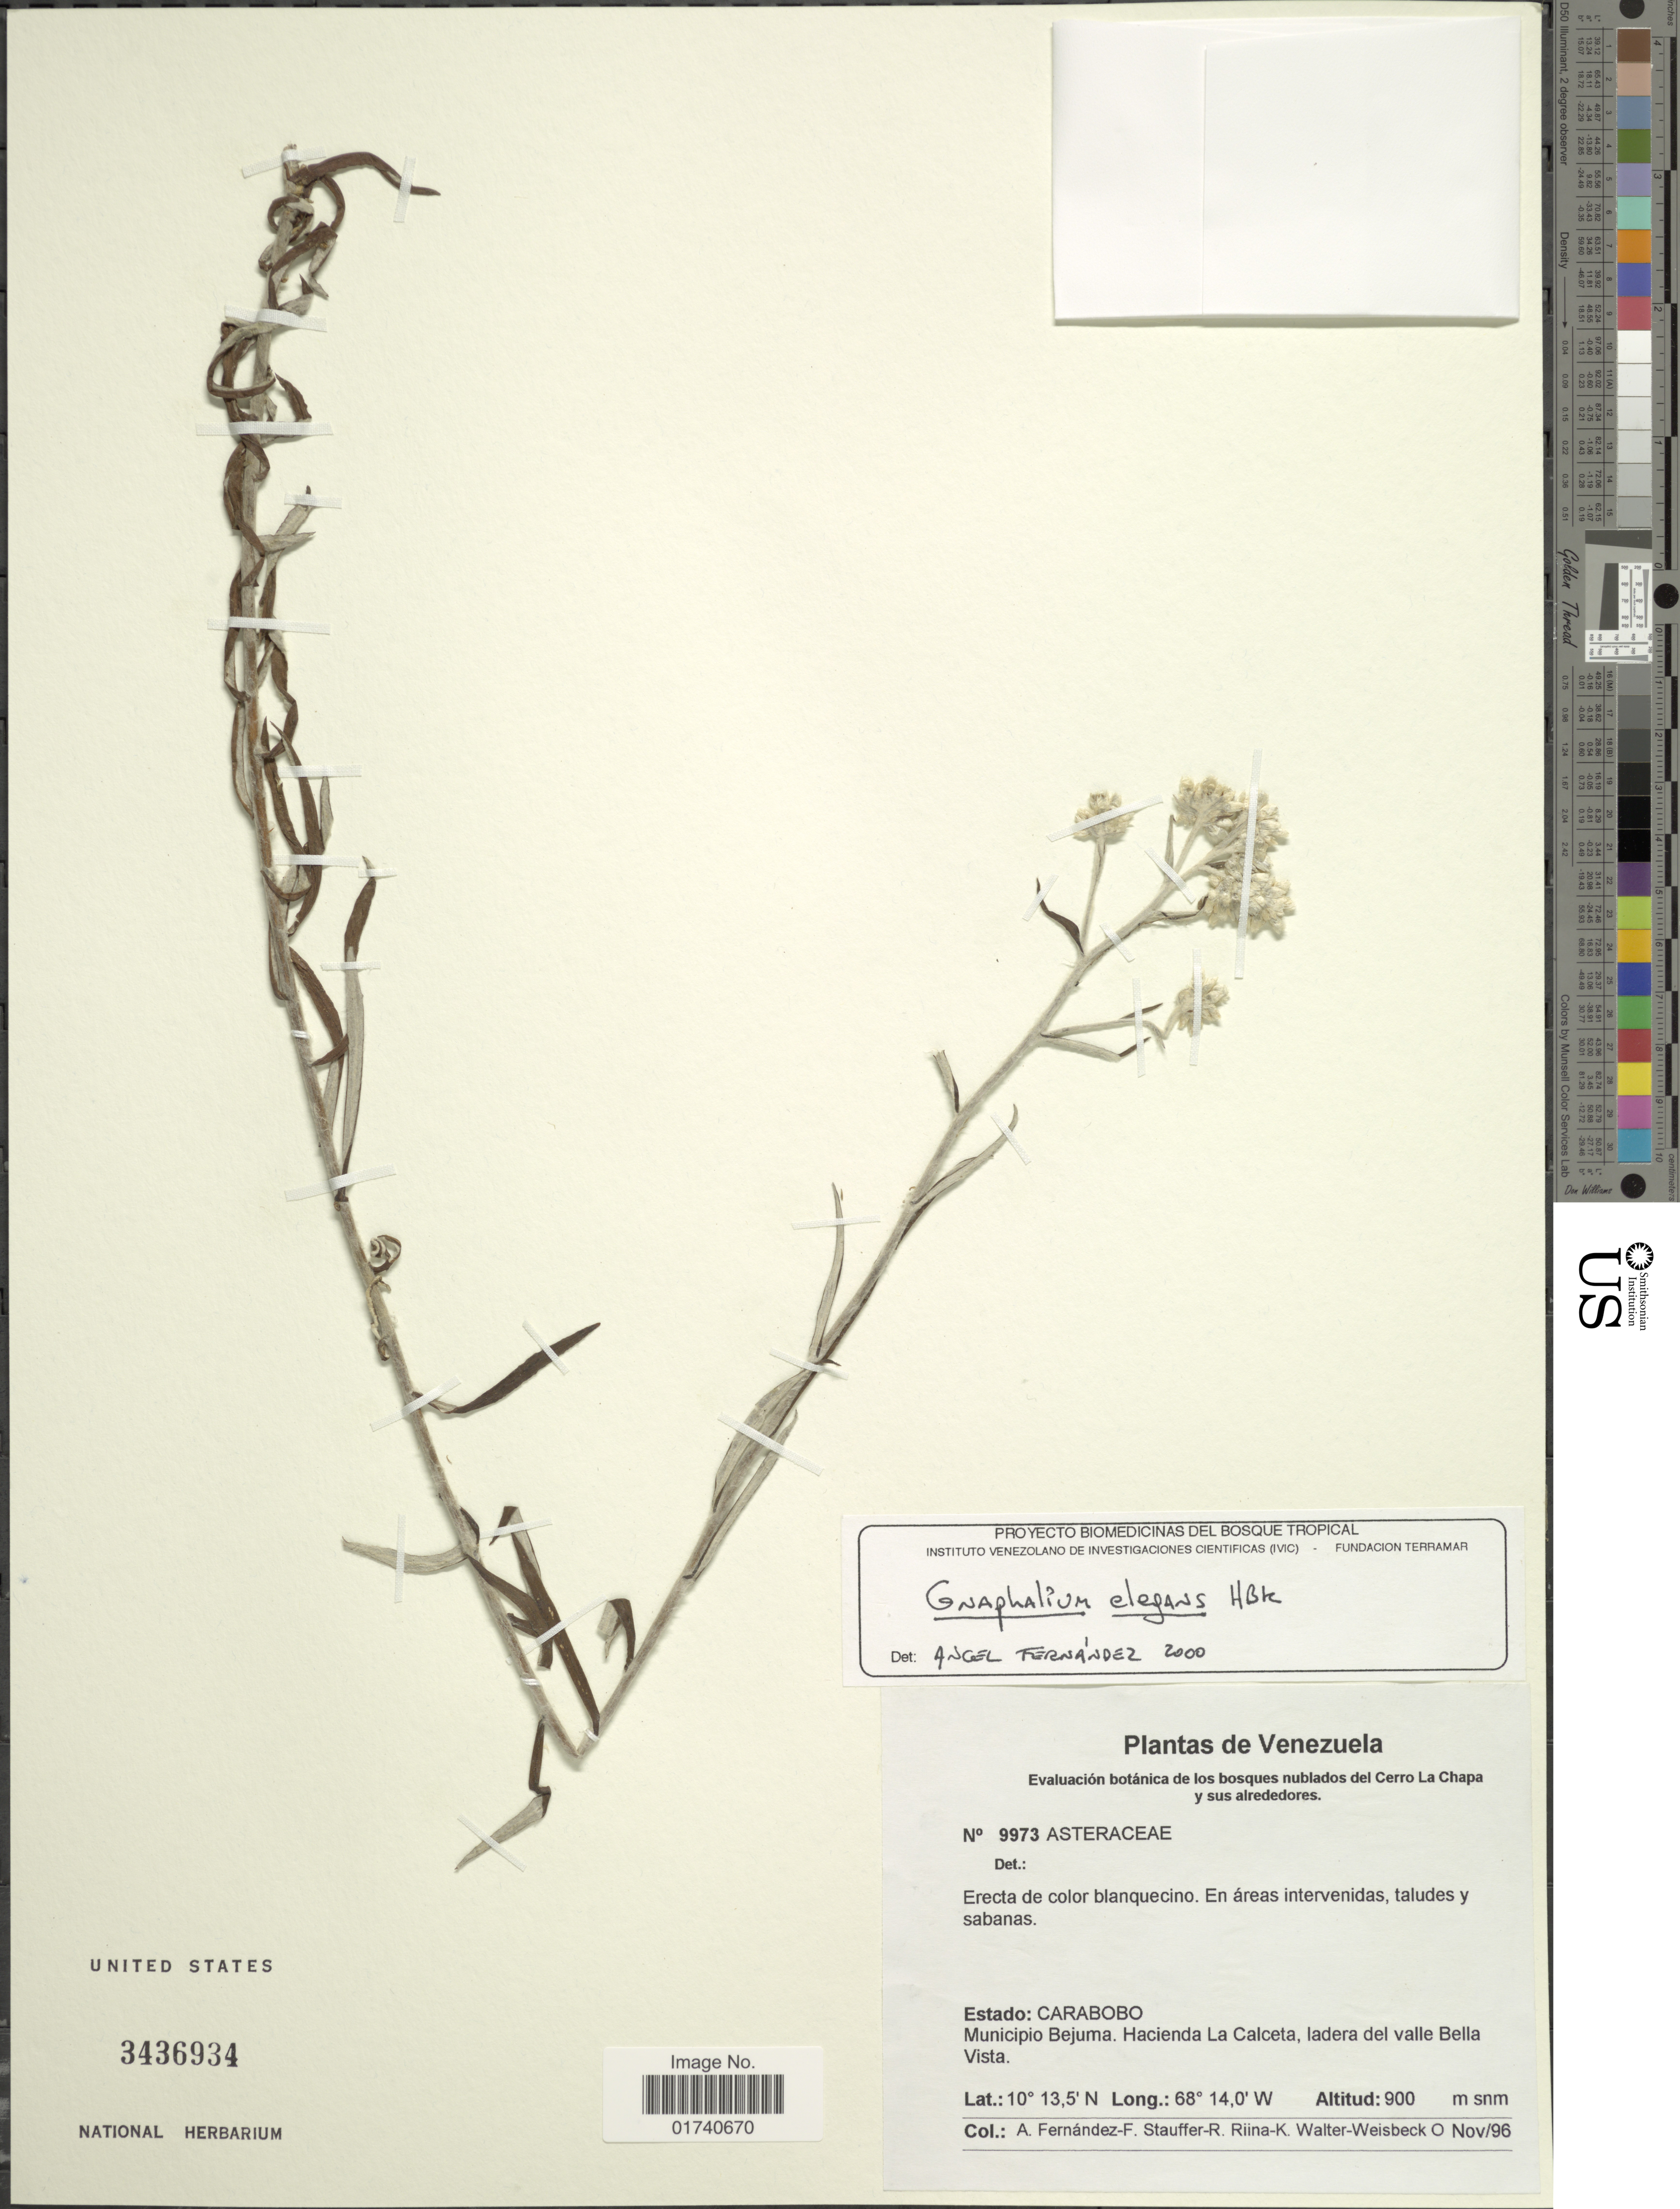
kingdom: Plantae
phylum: Tracheophyta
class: Magnoliopsida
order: Asterales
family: Asteraceae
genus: Pseudognaphalium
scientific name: Pseudognaphalium gaudichaudianum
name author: (DC.) Anderb.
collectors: A. Fernandez, F. W. Stauffer, R. Riina, K. Walter-Weissbeck & O. Kunert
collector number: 9973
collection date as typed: Transcribed d/m/y: /11/96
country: Venezuela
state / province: Carabobo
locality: Estado: Carabobo. Municipio Bejuma. Hacienda La Calceta, ladera del valle Bella Vista.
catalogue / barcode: US 3436934